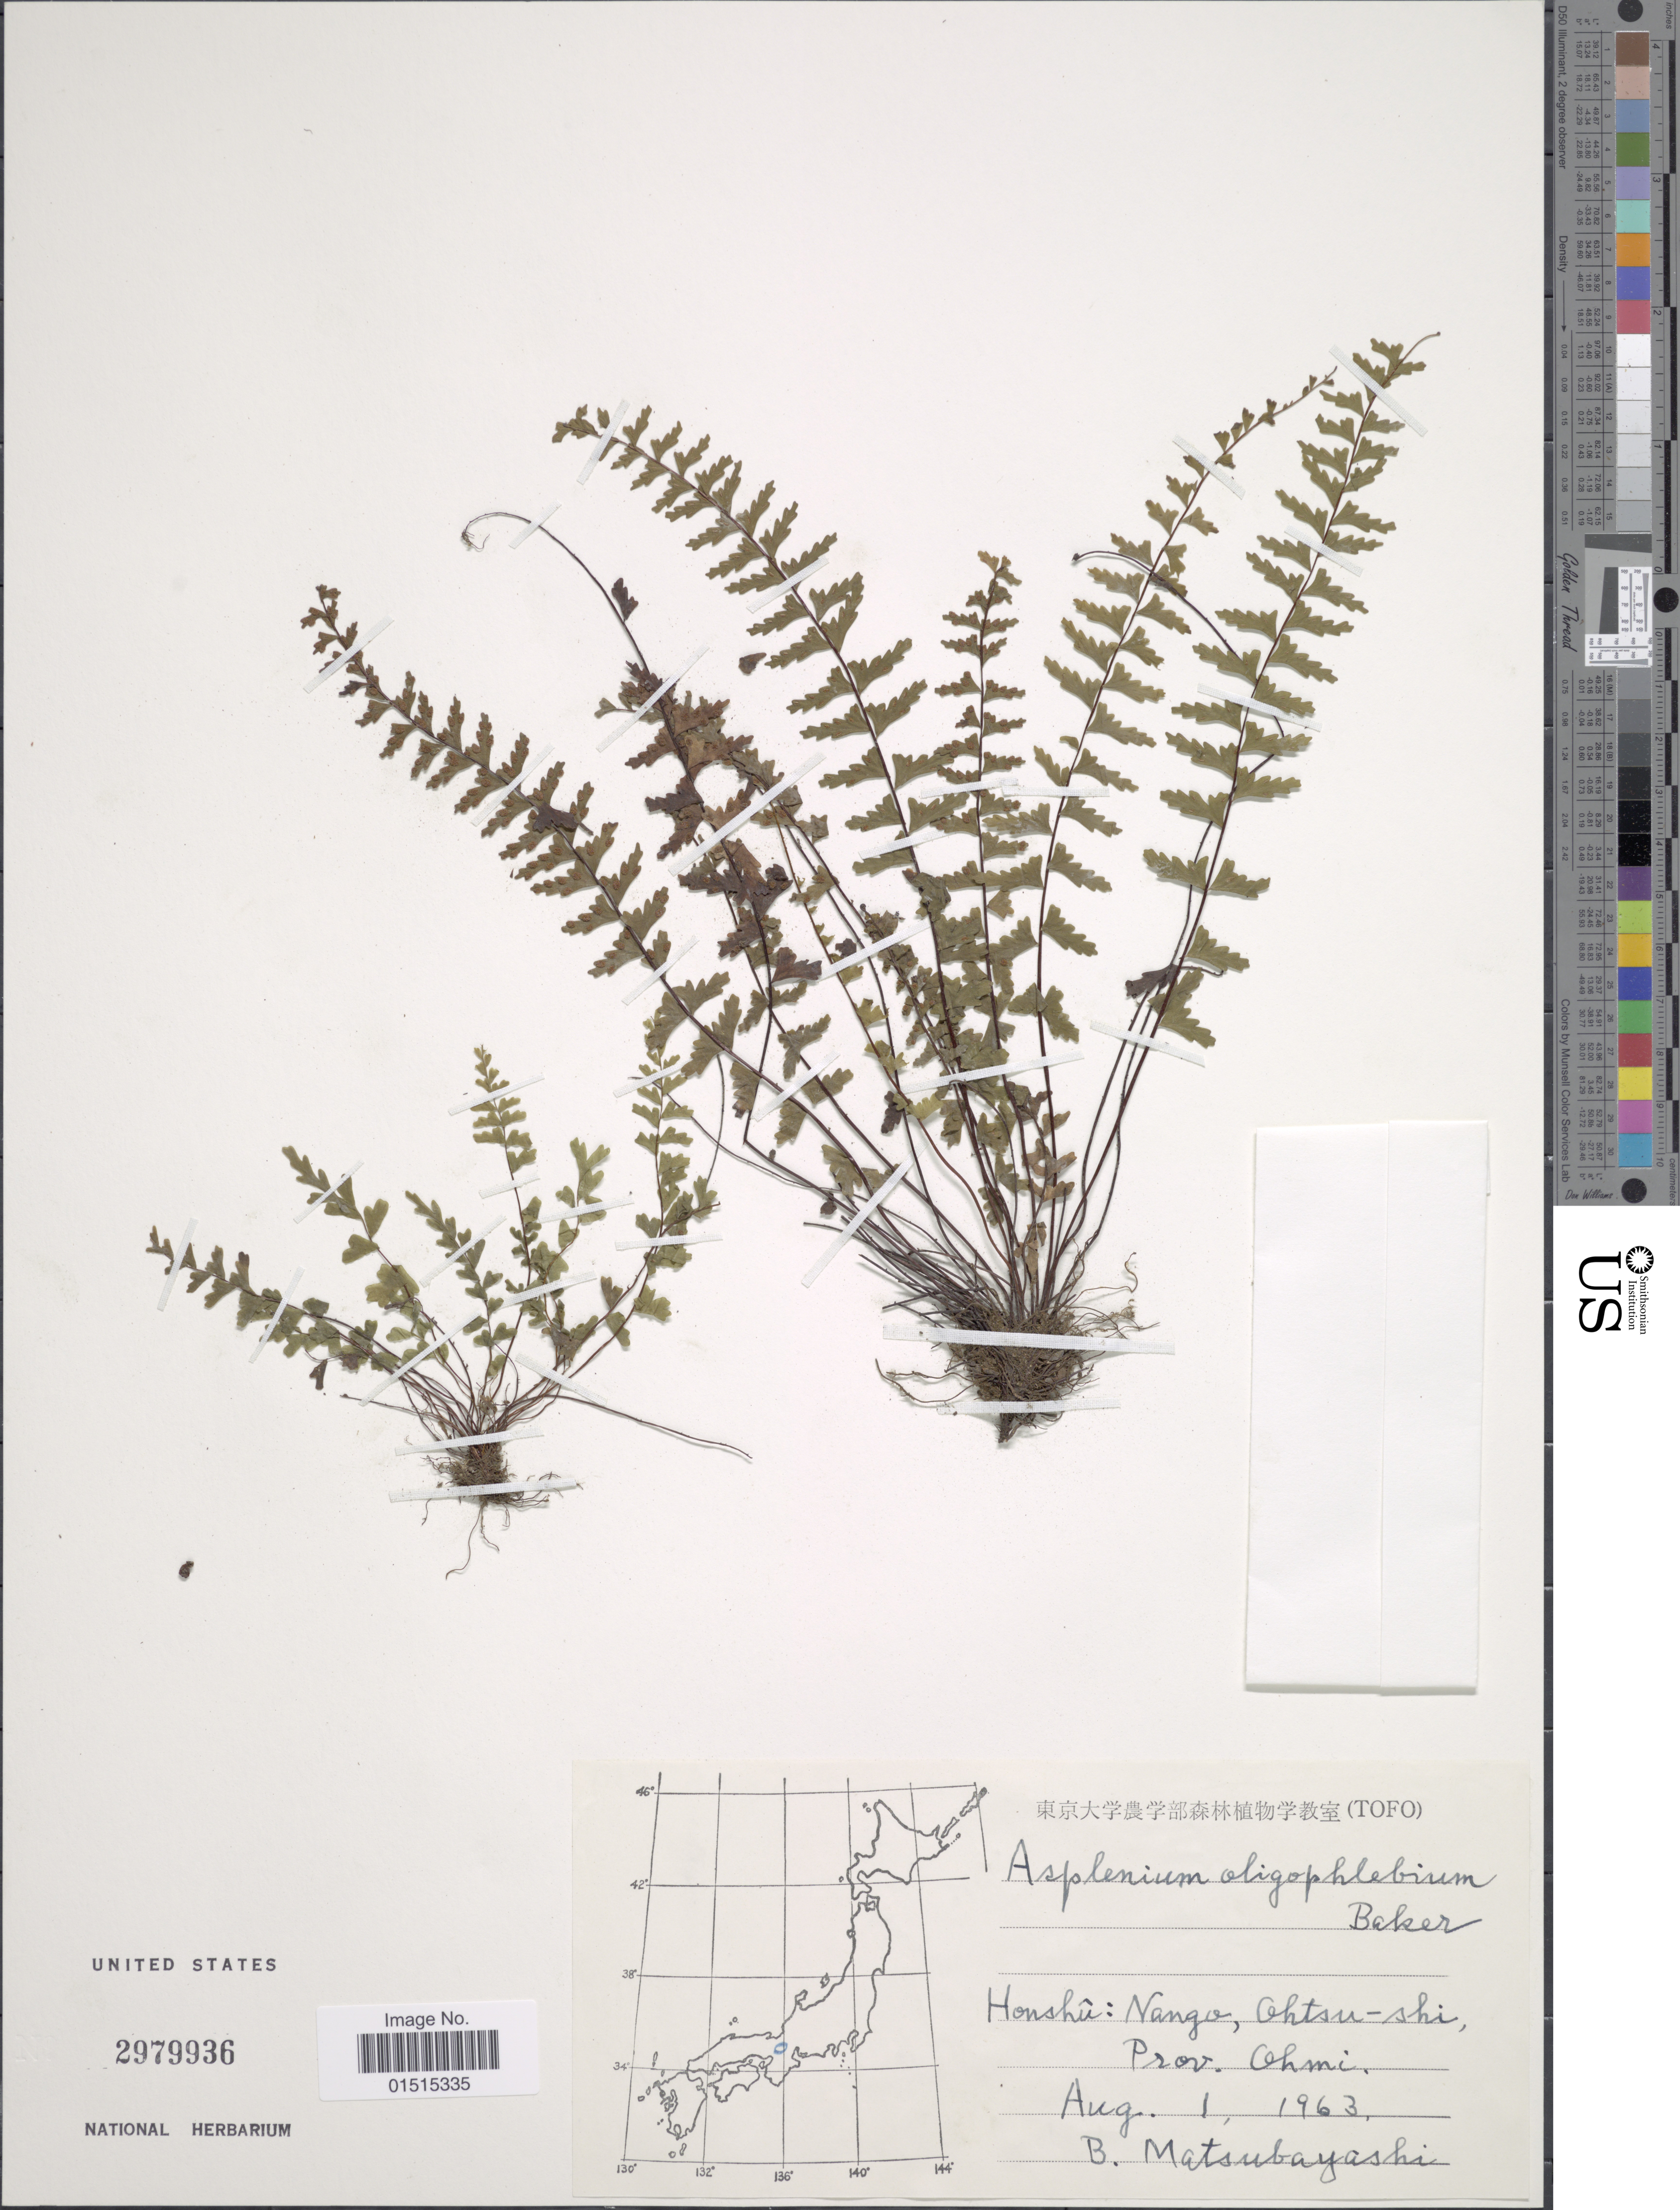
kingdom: Plantae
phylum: Tracheophyta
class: Polypodiopsida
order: Polypodiales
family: Aspleniaceae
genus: Asplenium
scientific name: Asplenium oligophiebium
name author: Baker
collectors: B. Matsubayashi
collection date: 1963-08-01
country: Japan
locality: Honshu, Nango, Ohtsu-shi, Prov. Ohmi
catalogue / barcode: US 2979936